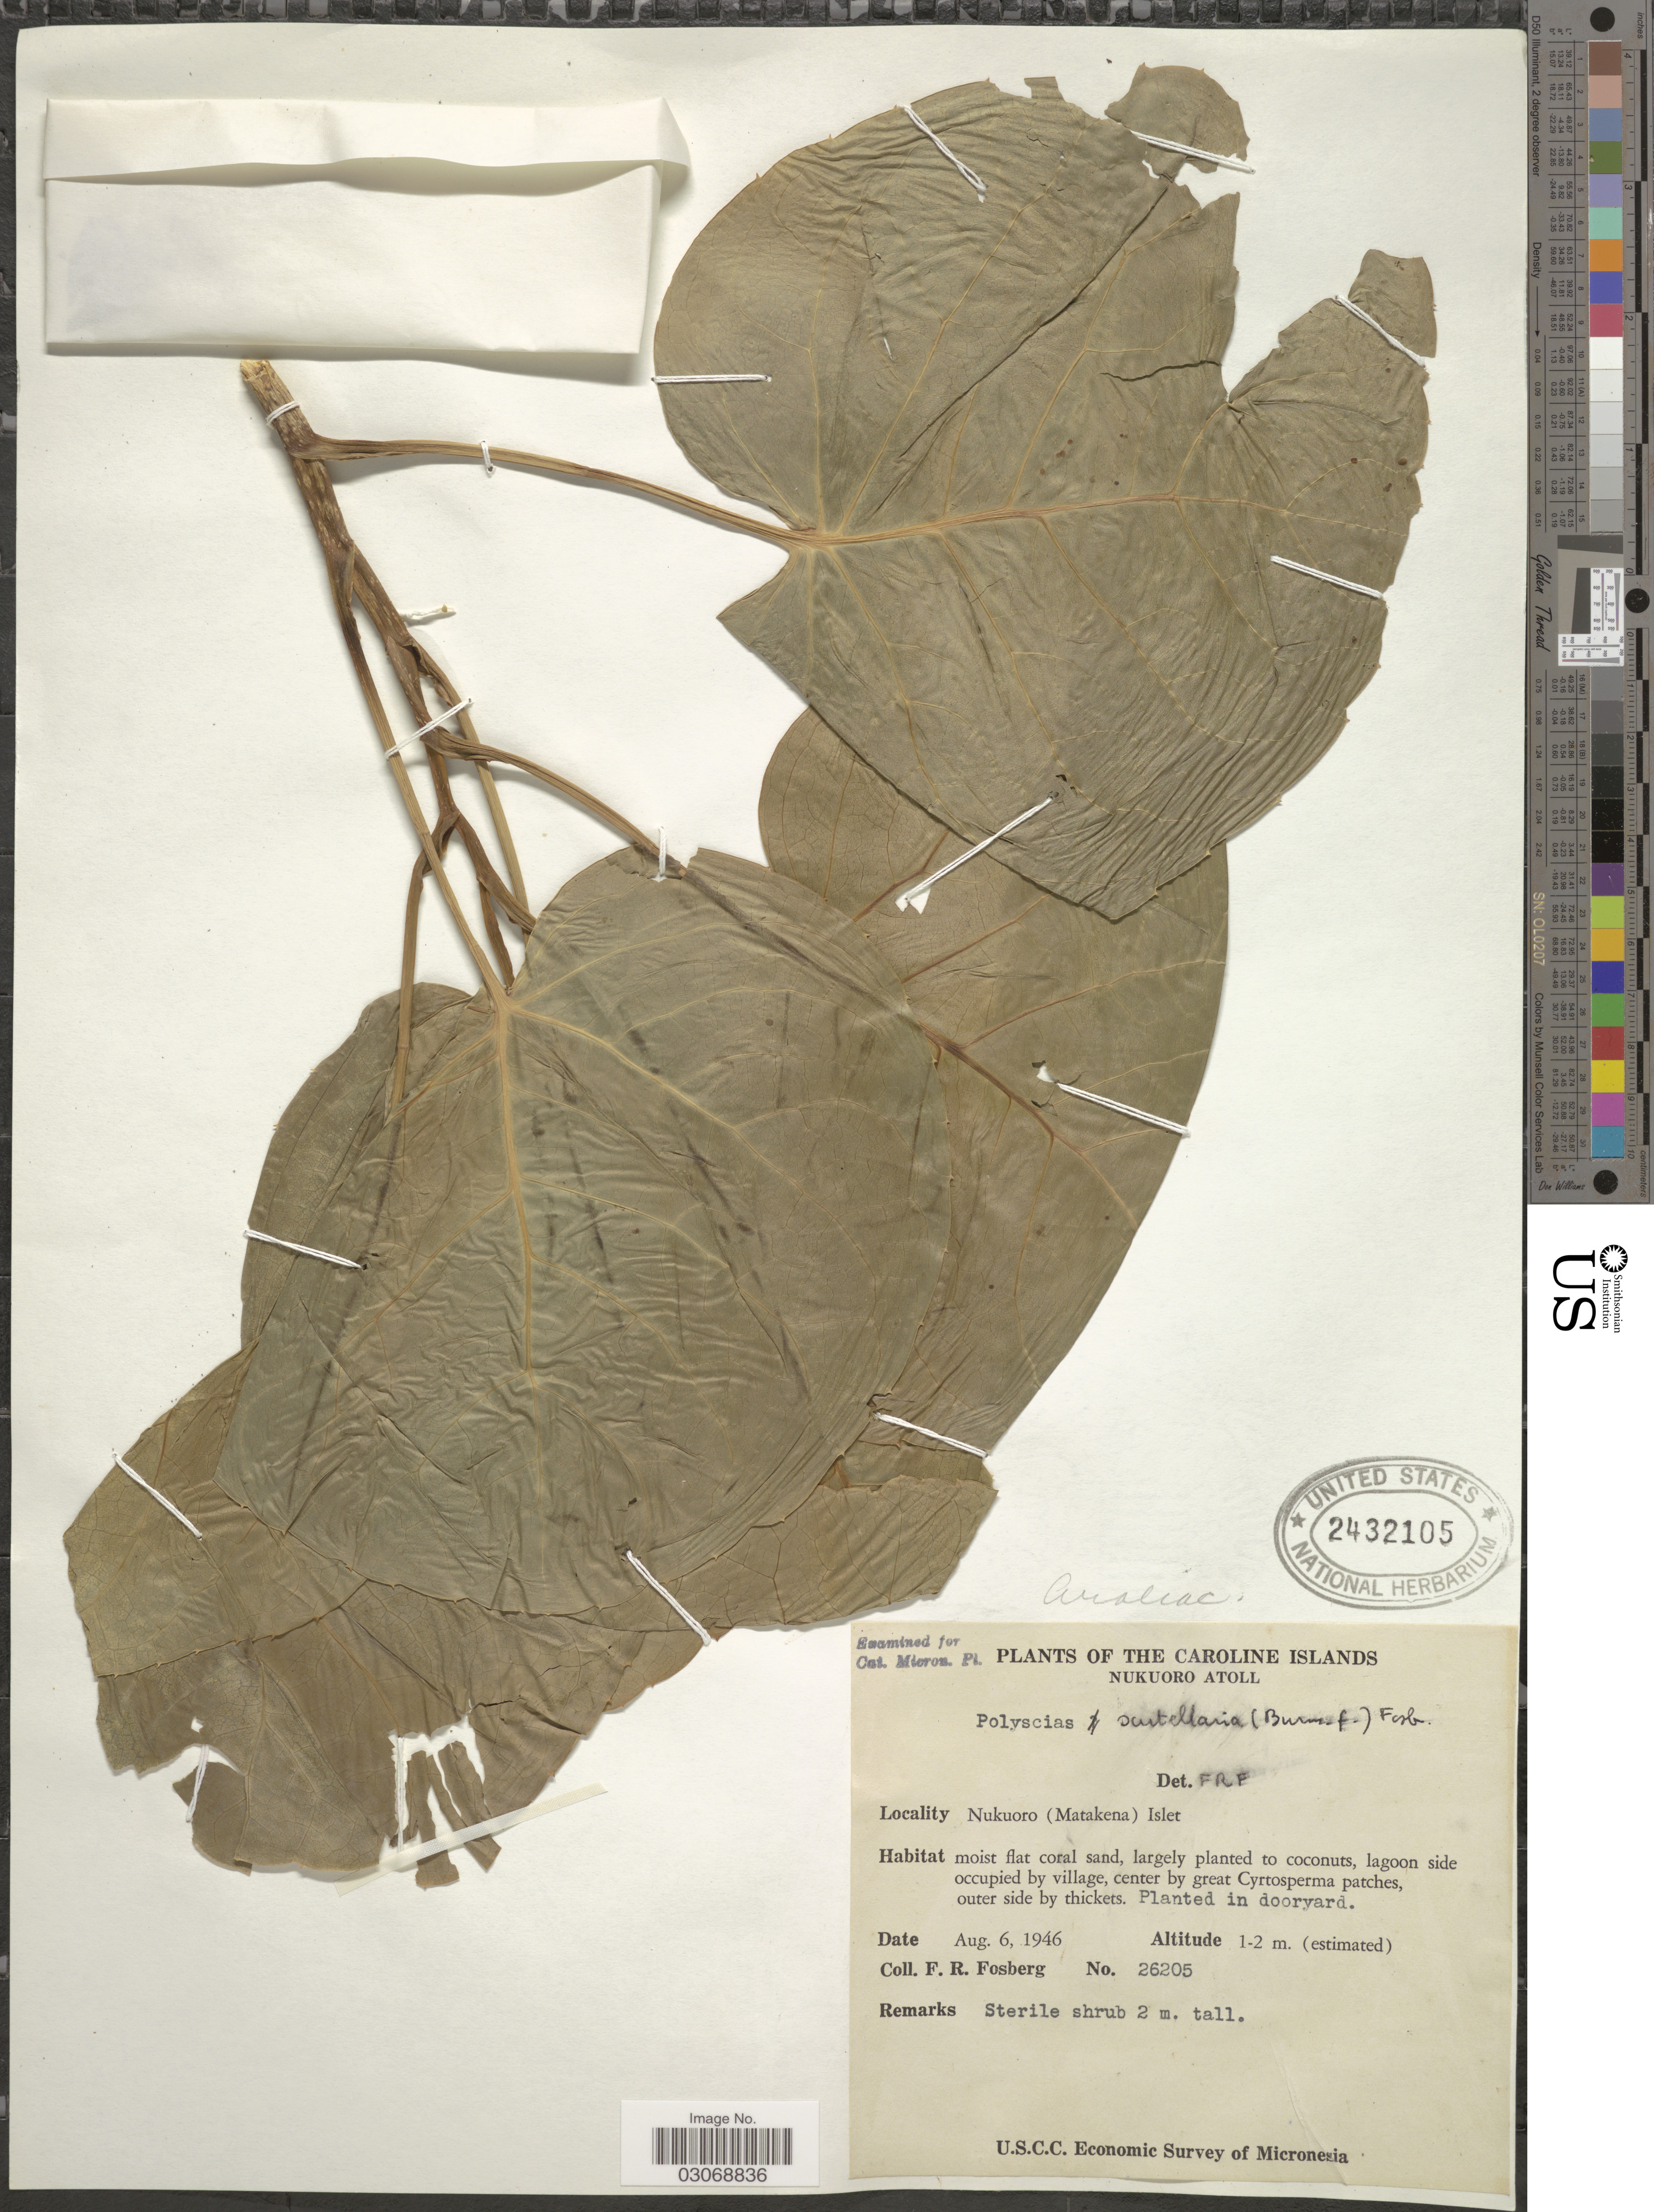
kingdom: Plantae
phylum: Tracheophyta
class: Magnoliopsida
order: Apiales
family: Araliaceae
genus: Polyscias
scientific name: Polyscias scutellaria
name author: (Burm. f.) Fosberg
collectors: F. R. Fosberg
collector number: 26205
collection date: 1946-08-06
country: Micronesia, Federated States of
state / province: Pohnpei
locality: The Caroline Islands. Nukuoro Atoll. Nukuoro (Matakena) Islet. In dooryard.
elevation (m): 1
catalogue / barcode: US 2432105